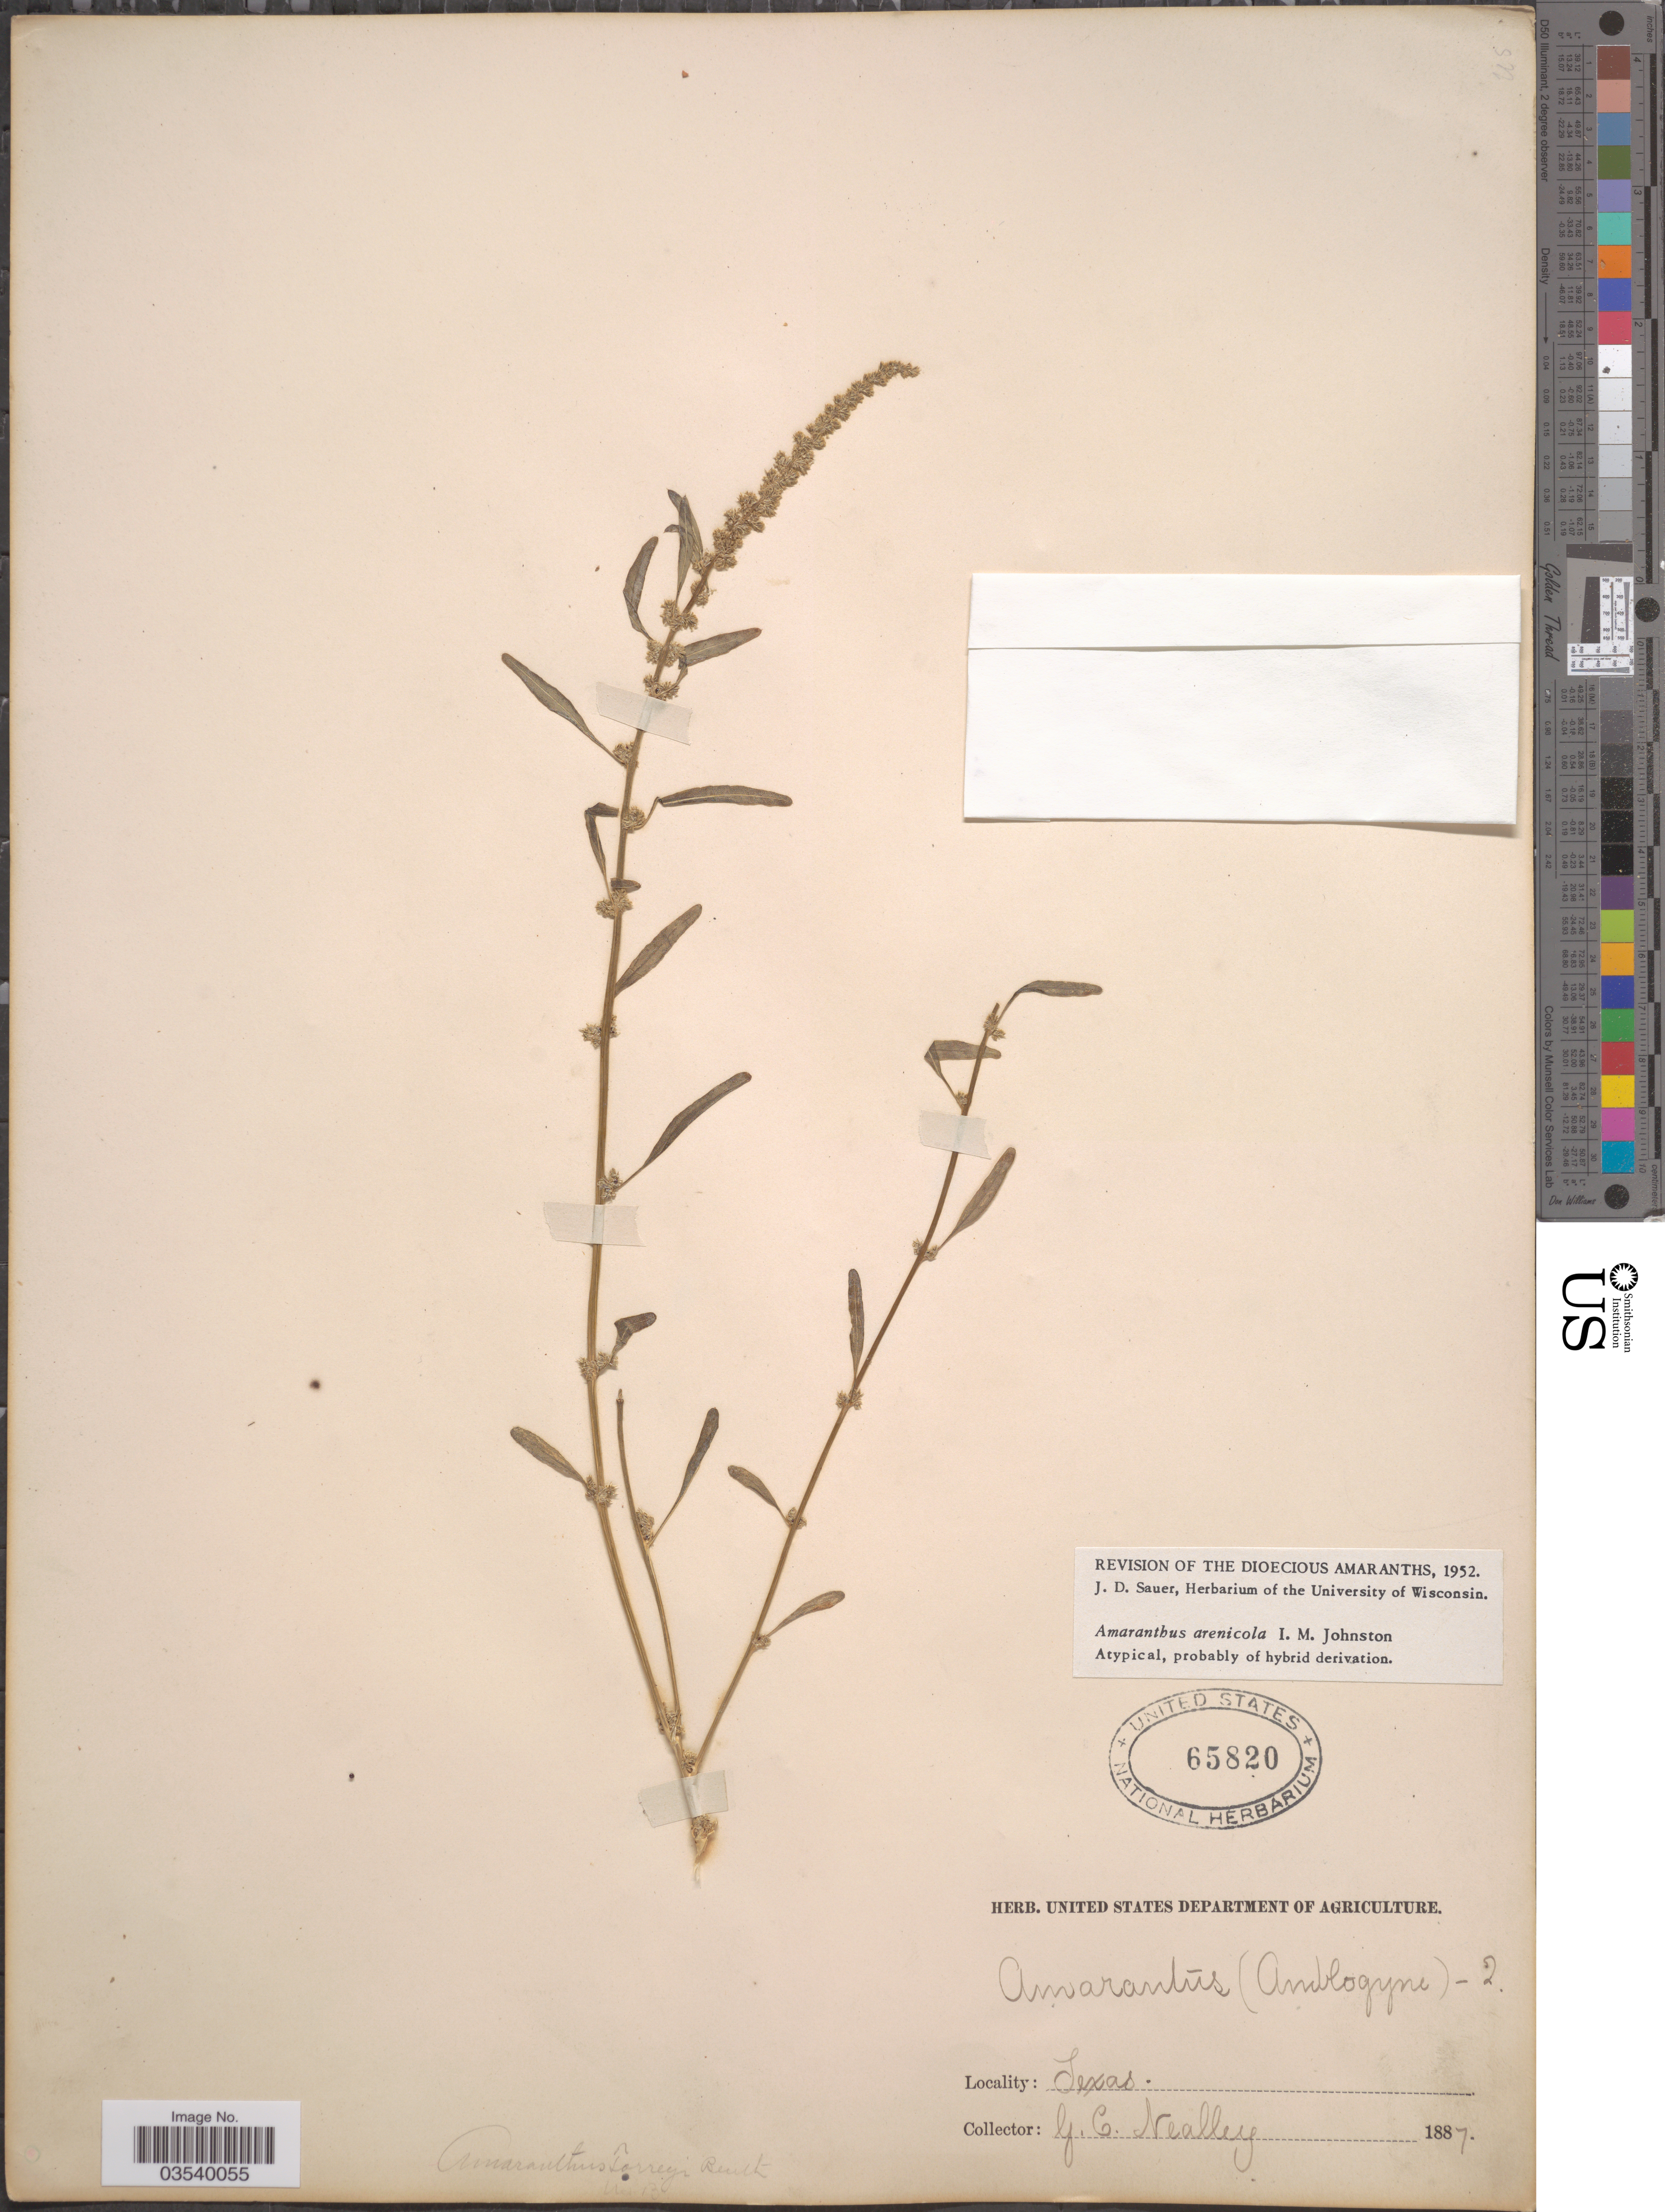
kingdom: Plantae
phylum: Tracheophyta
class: Magnoliopsida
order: Caryophyllales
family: Amaranthaceae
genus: Amaranthus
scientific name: Amaranthus arenicola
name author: I.M. Johnst.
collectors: G. C. Nealley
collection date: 1887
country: United States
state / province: Texas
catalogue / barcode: US 65820